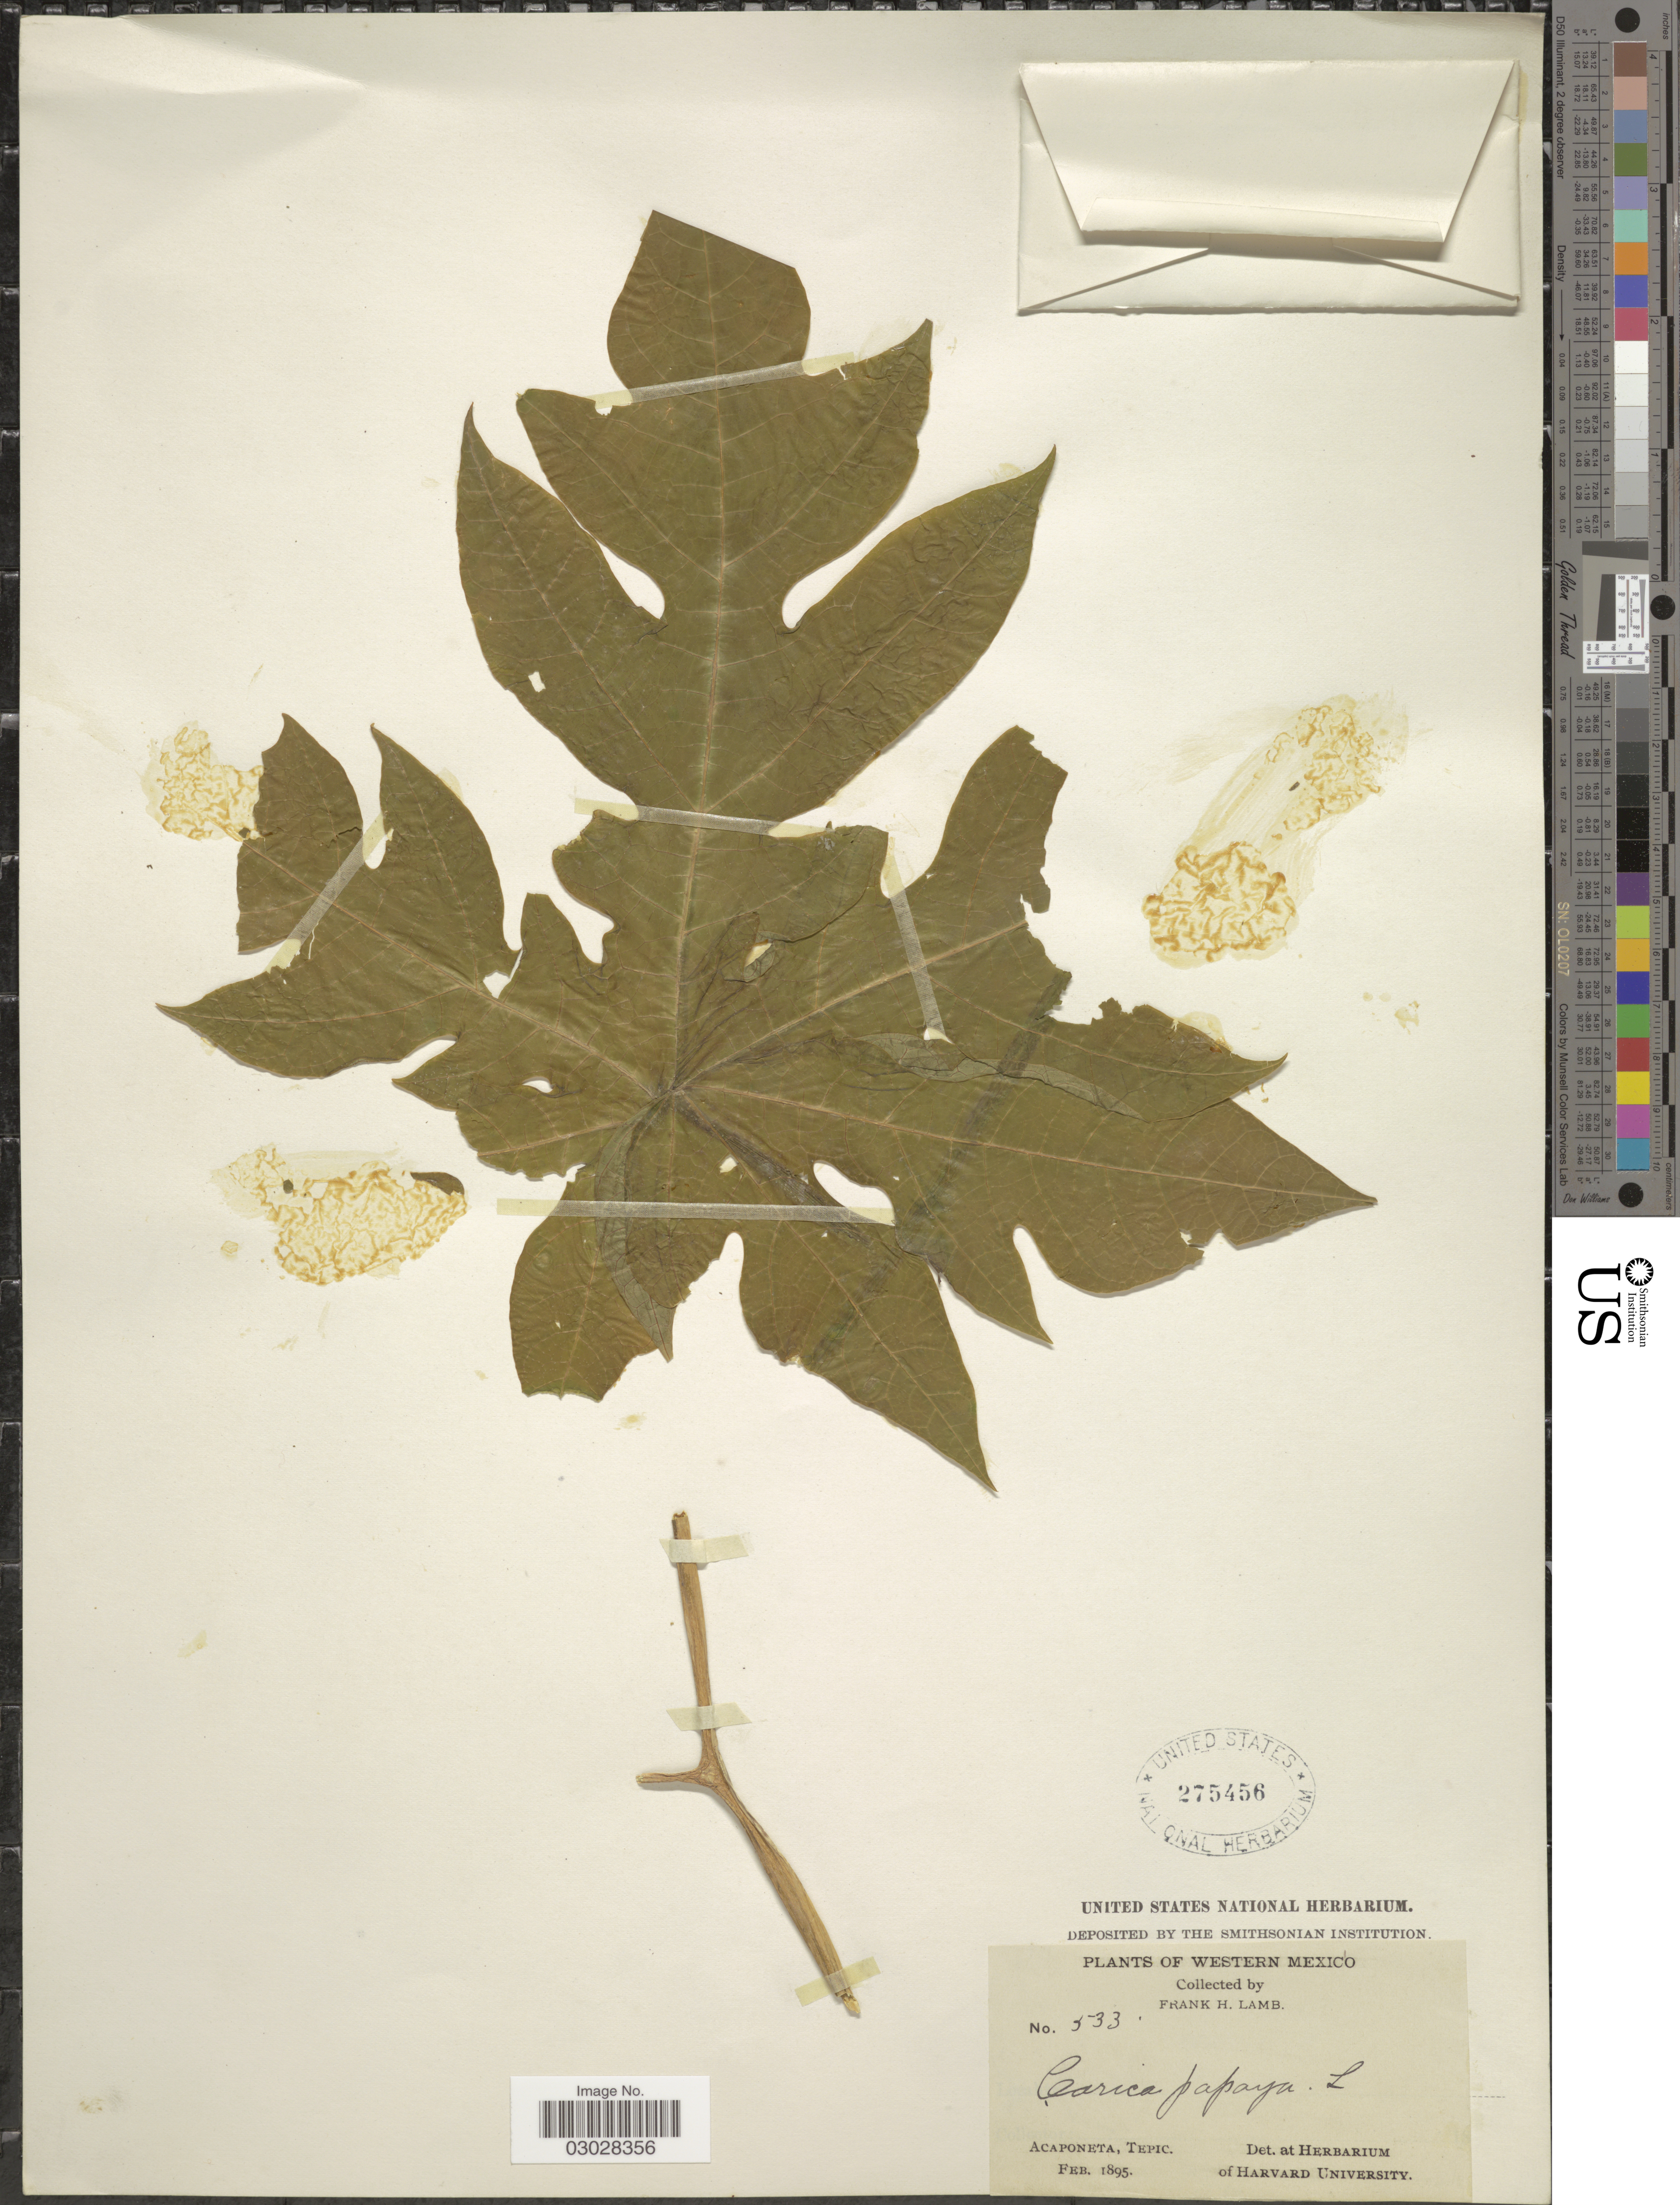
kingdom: Plantae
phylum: Tracheophyta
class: Magnoliopsida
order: Brassicales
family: Caricaceae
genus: Carica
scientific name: Carica papaya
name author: L.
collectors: F. H. Lamb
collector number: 533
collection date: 1895-02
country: Mexico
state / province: Nayarit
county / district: Acaponeta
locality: Acaponeta, Tepic Territory [now Nayarit].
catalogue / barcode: US 275456